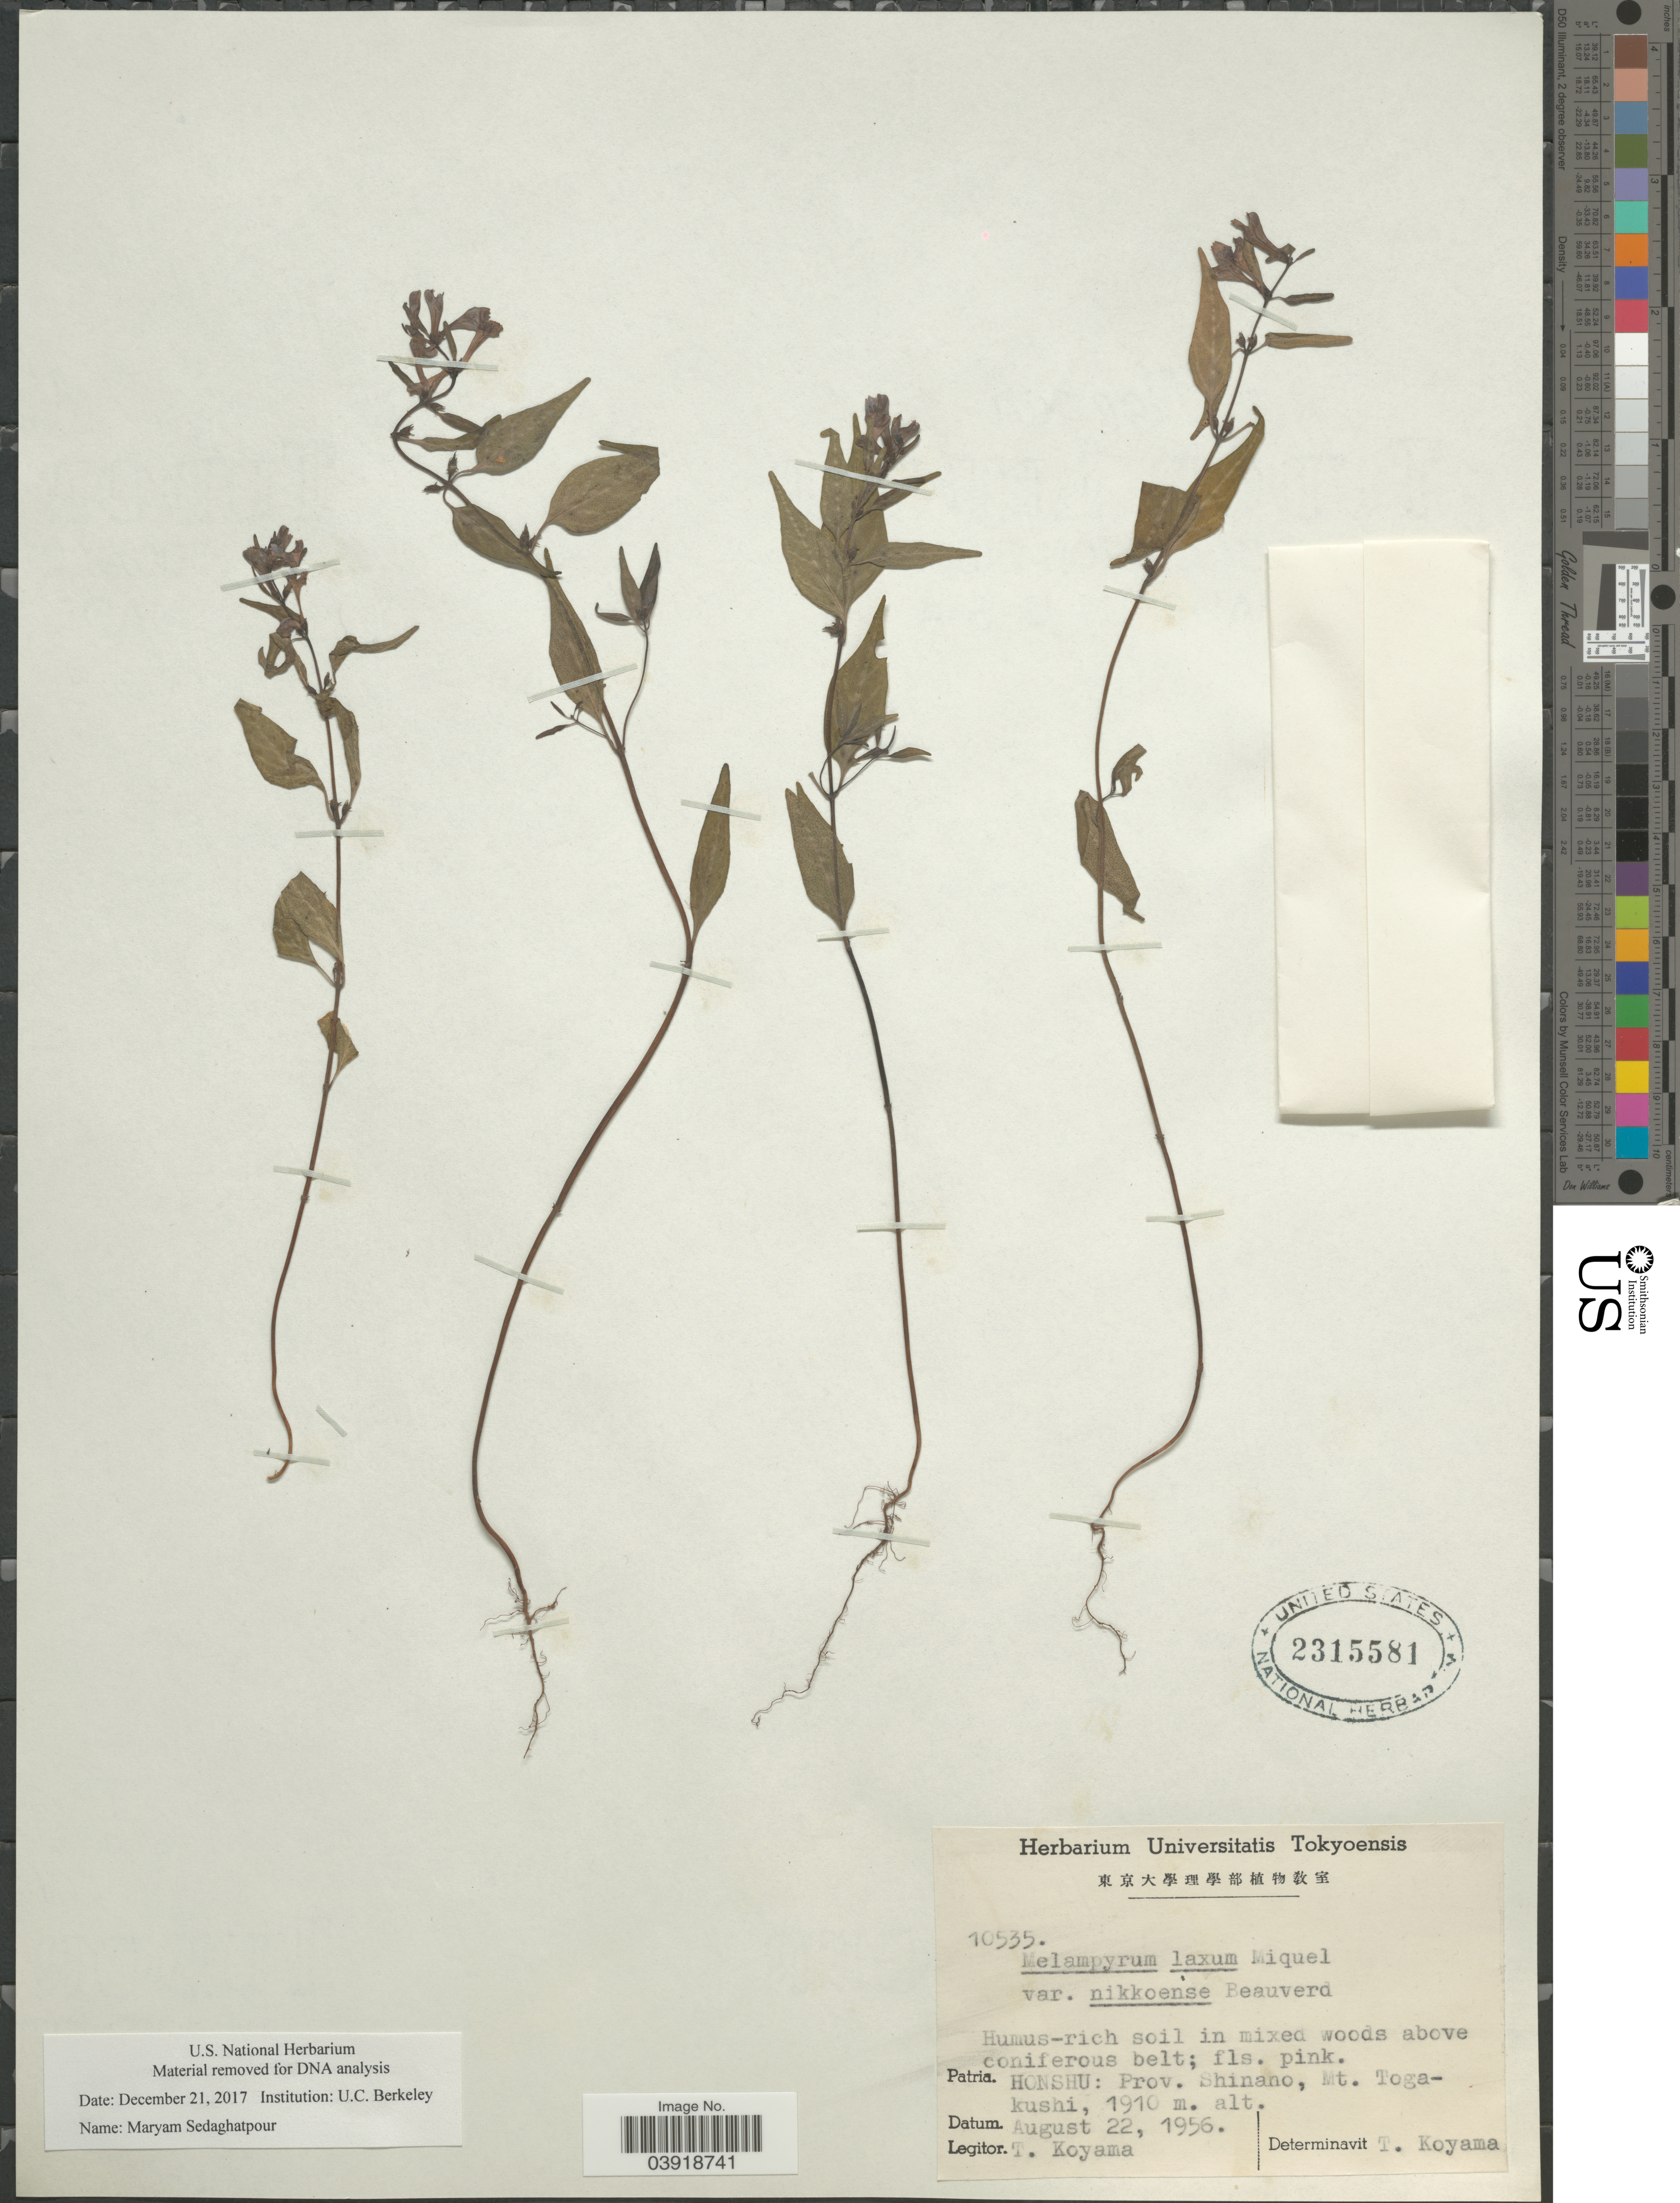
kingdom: Plantae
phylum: Tracheophyta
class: Magnoliopsida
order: Lamiales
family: Orobanchaceae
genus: Melampyrum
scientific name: Melampyrum laxum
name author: Miq.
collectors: T. Koyama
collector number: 10535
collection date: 1956-08-22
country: Japan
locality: Honshu: Prov. Shinano, Mt. Togakushi.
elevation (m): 1910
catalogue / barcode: US 2315581